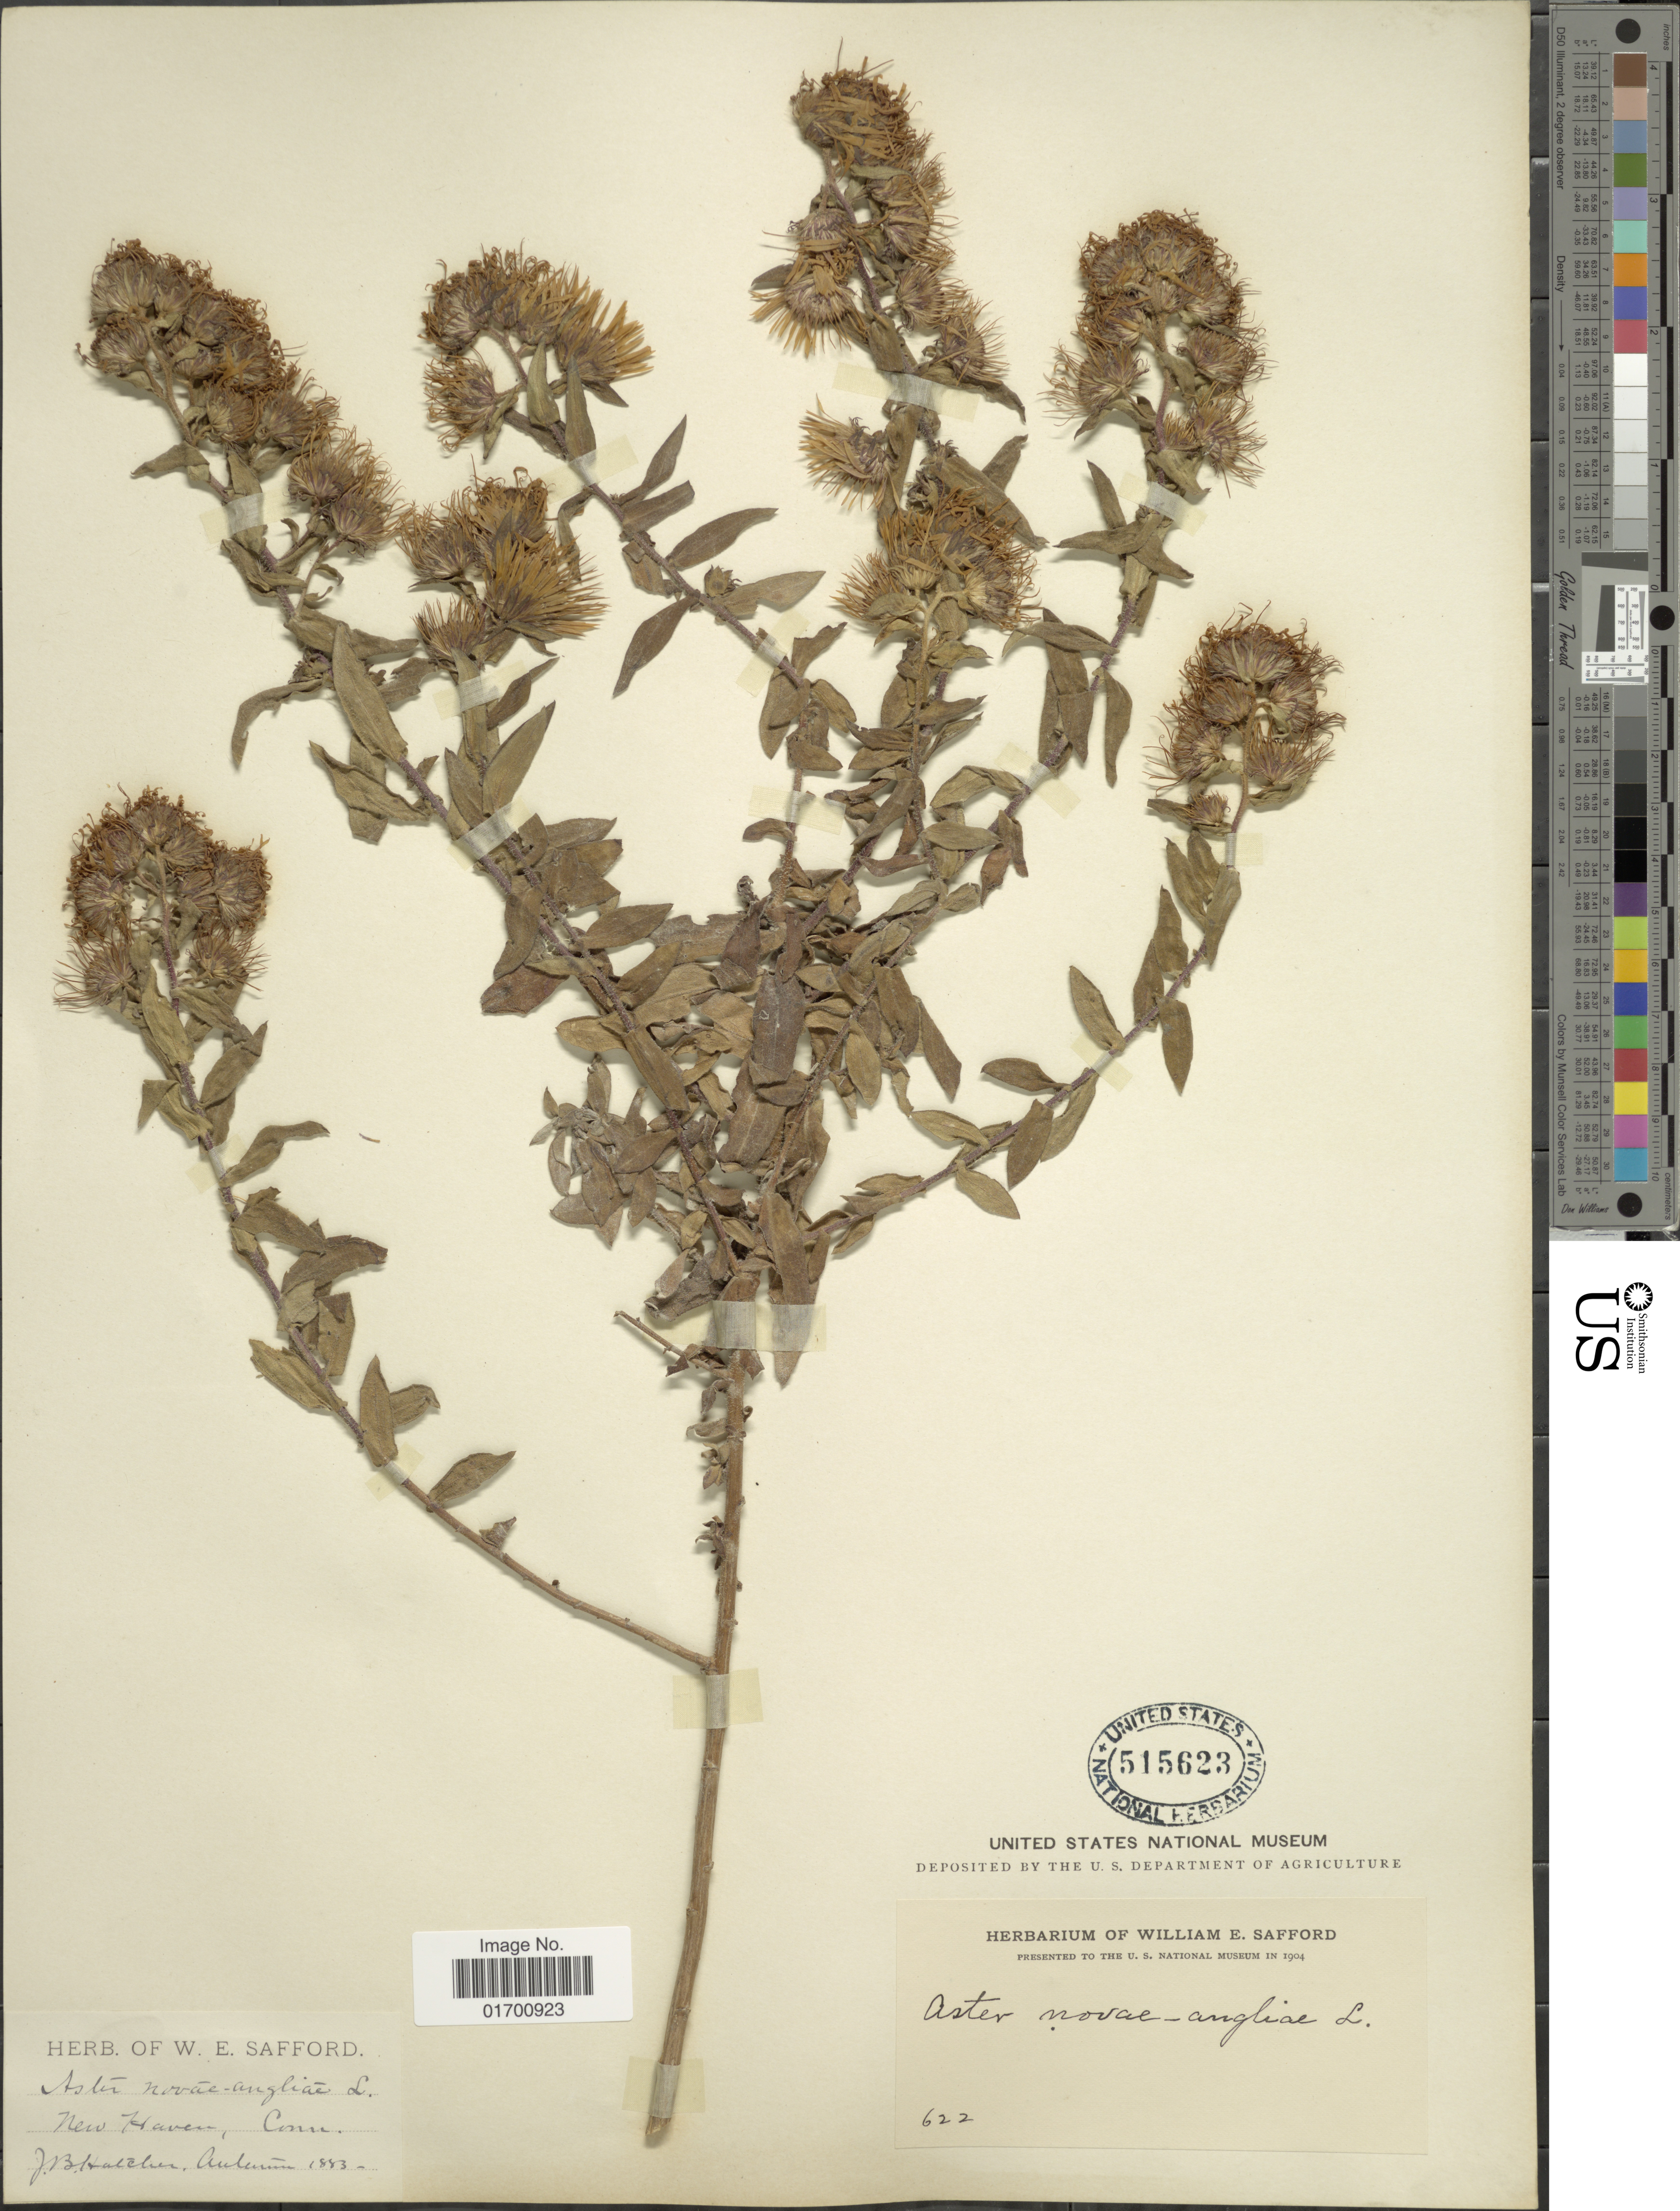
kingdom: Plantae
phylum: Tracheophyta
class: Magnoliopsida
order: Asterales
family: Asteraceae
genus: Symphyotrichum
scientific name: Symphyotrichum novae-angliae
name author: (L.) G.L. Nesom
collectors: ex herb. W. E. Safford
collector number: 622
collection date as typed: Autuum 1883*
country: United States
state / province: Connecticut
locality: New Haven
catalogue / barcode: US 515623